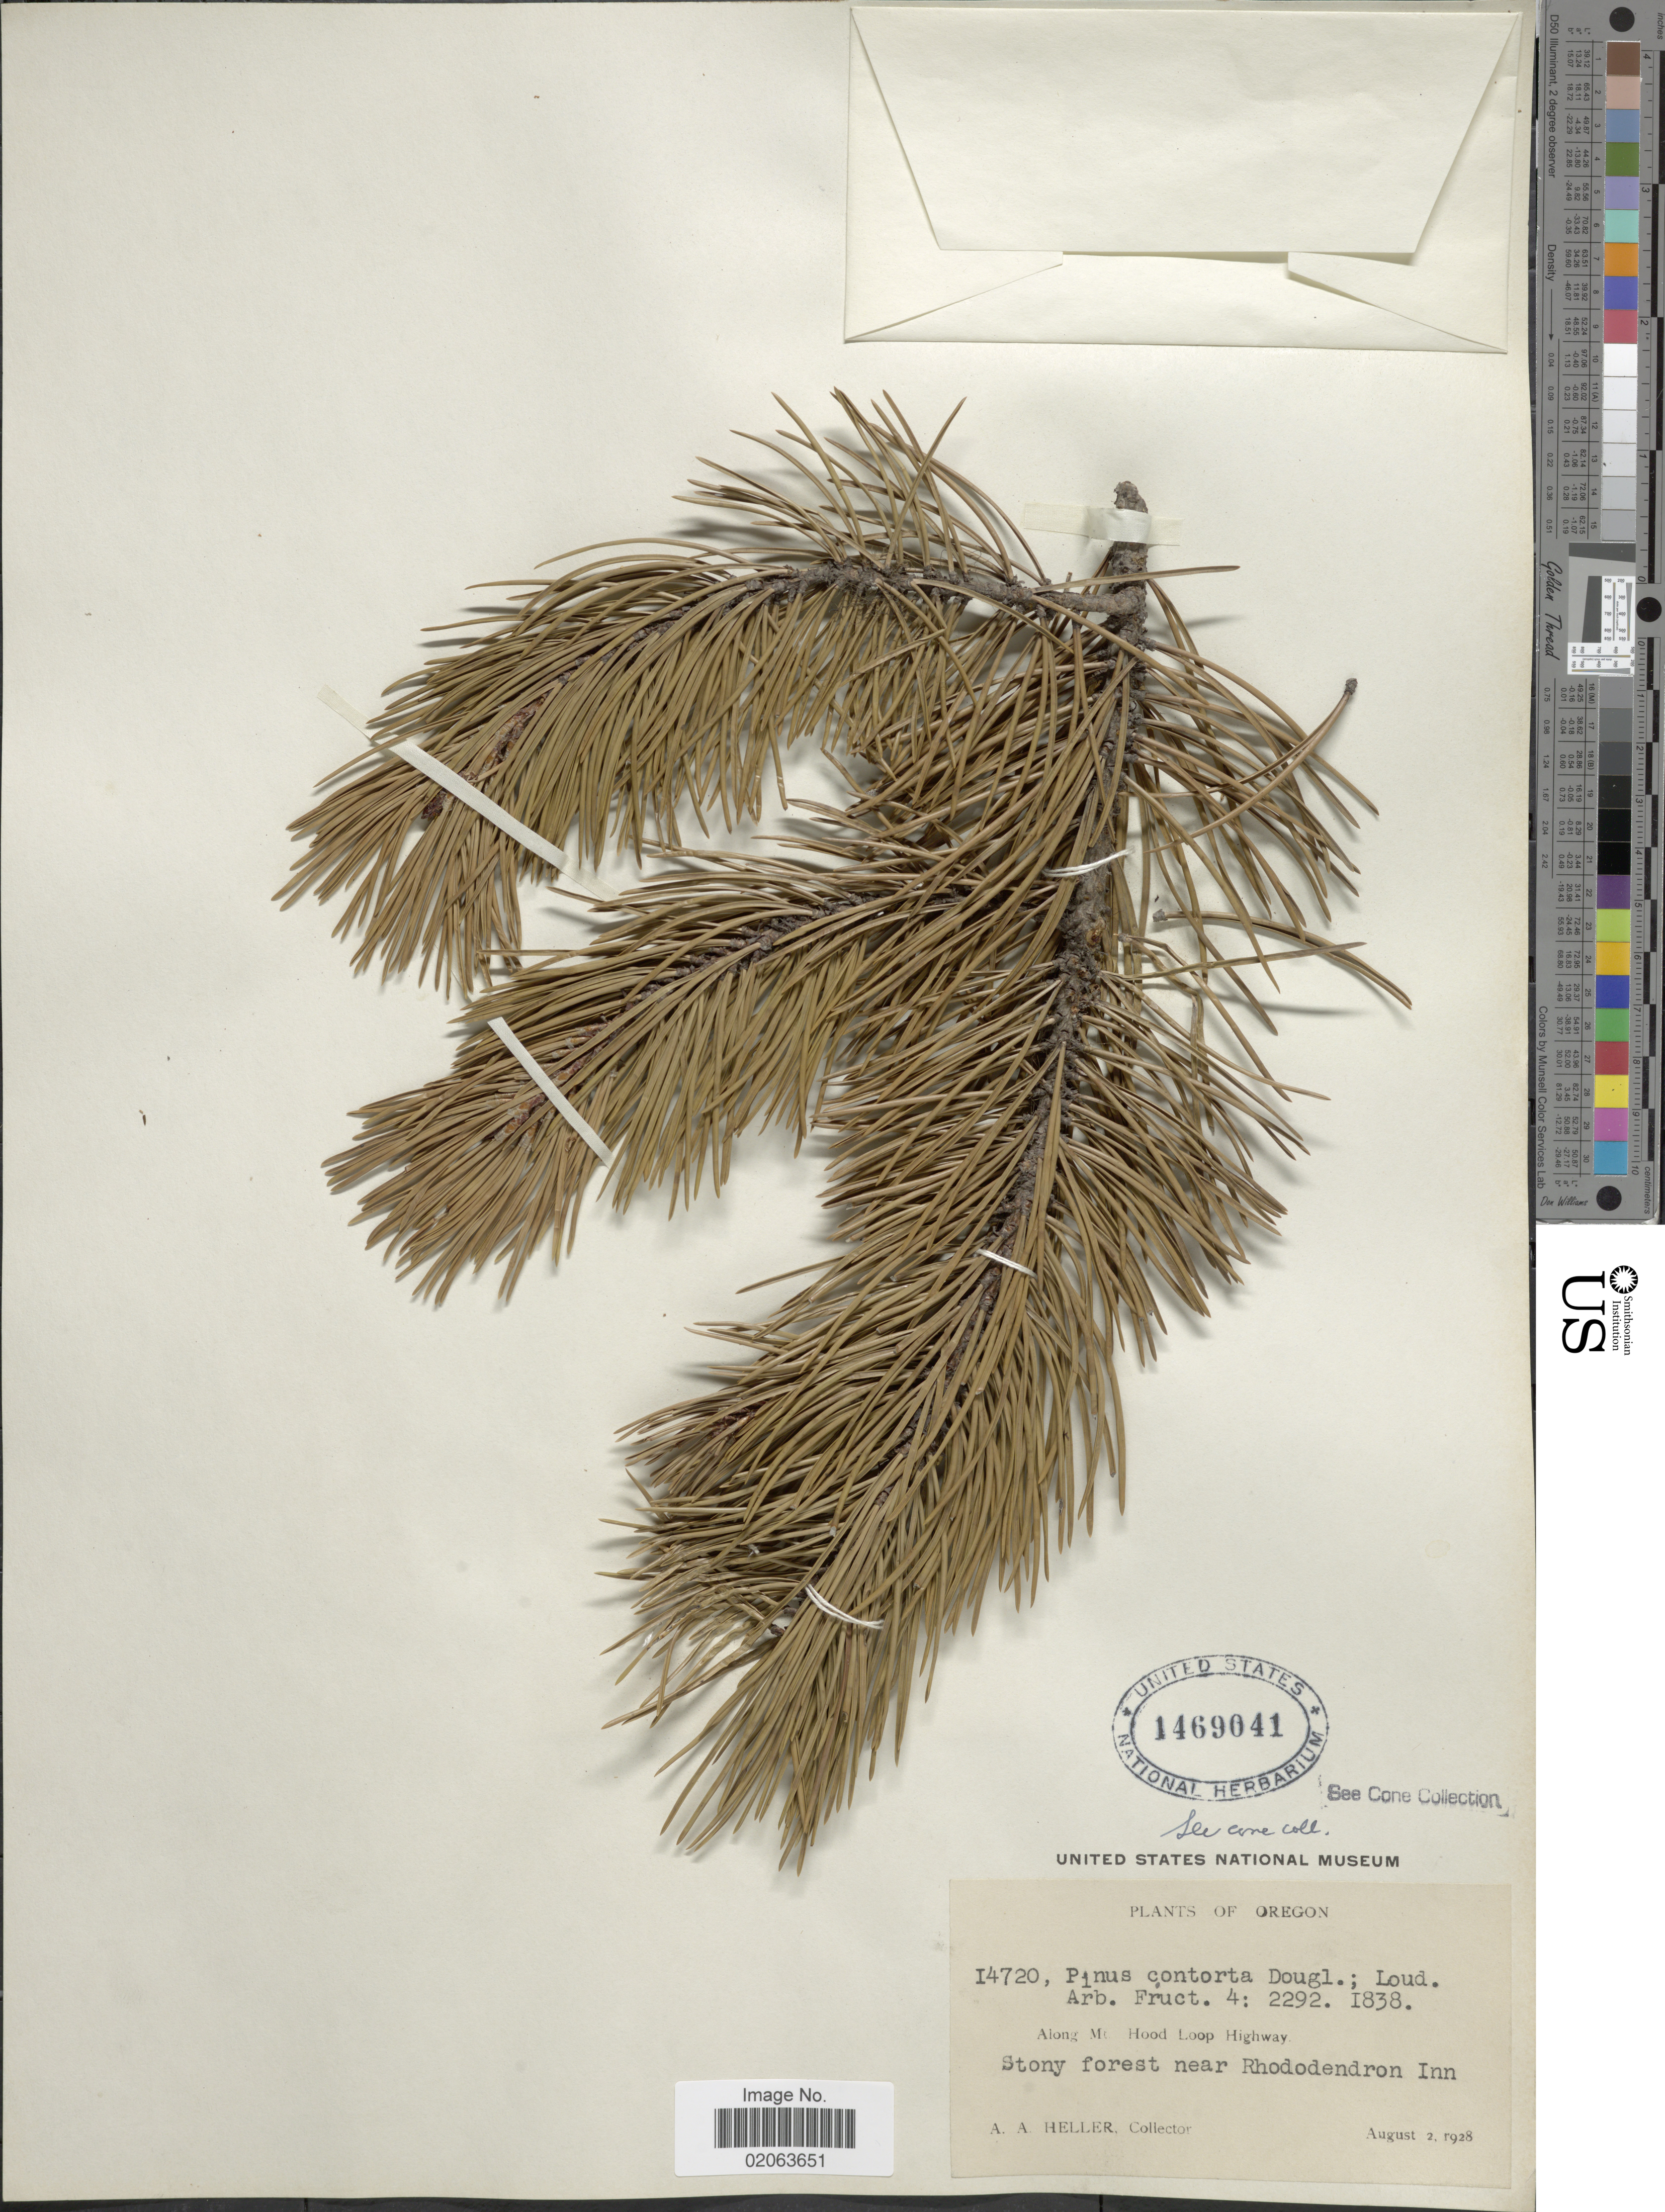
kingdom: Plantae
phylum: Tracheophyta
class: Pinopsida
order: Pinales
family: Pinaceae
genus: Pinus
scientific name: Pinus contorta var. murrayana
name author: (Balf.) S. Watson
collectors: A. A. Heller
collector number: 14720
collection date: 1928-08-02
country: United States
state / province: Oregon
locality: Along Mt. Hood Loop Highway. Stoney forest near Rhododendron Inn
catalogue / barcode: US 1469041